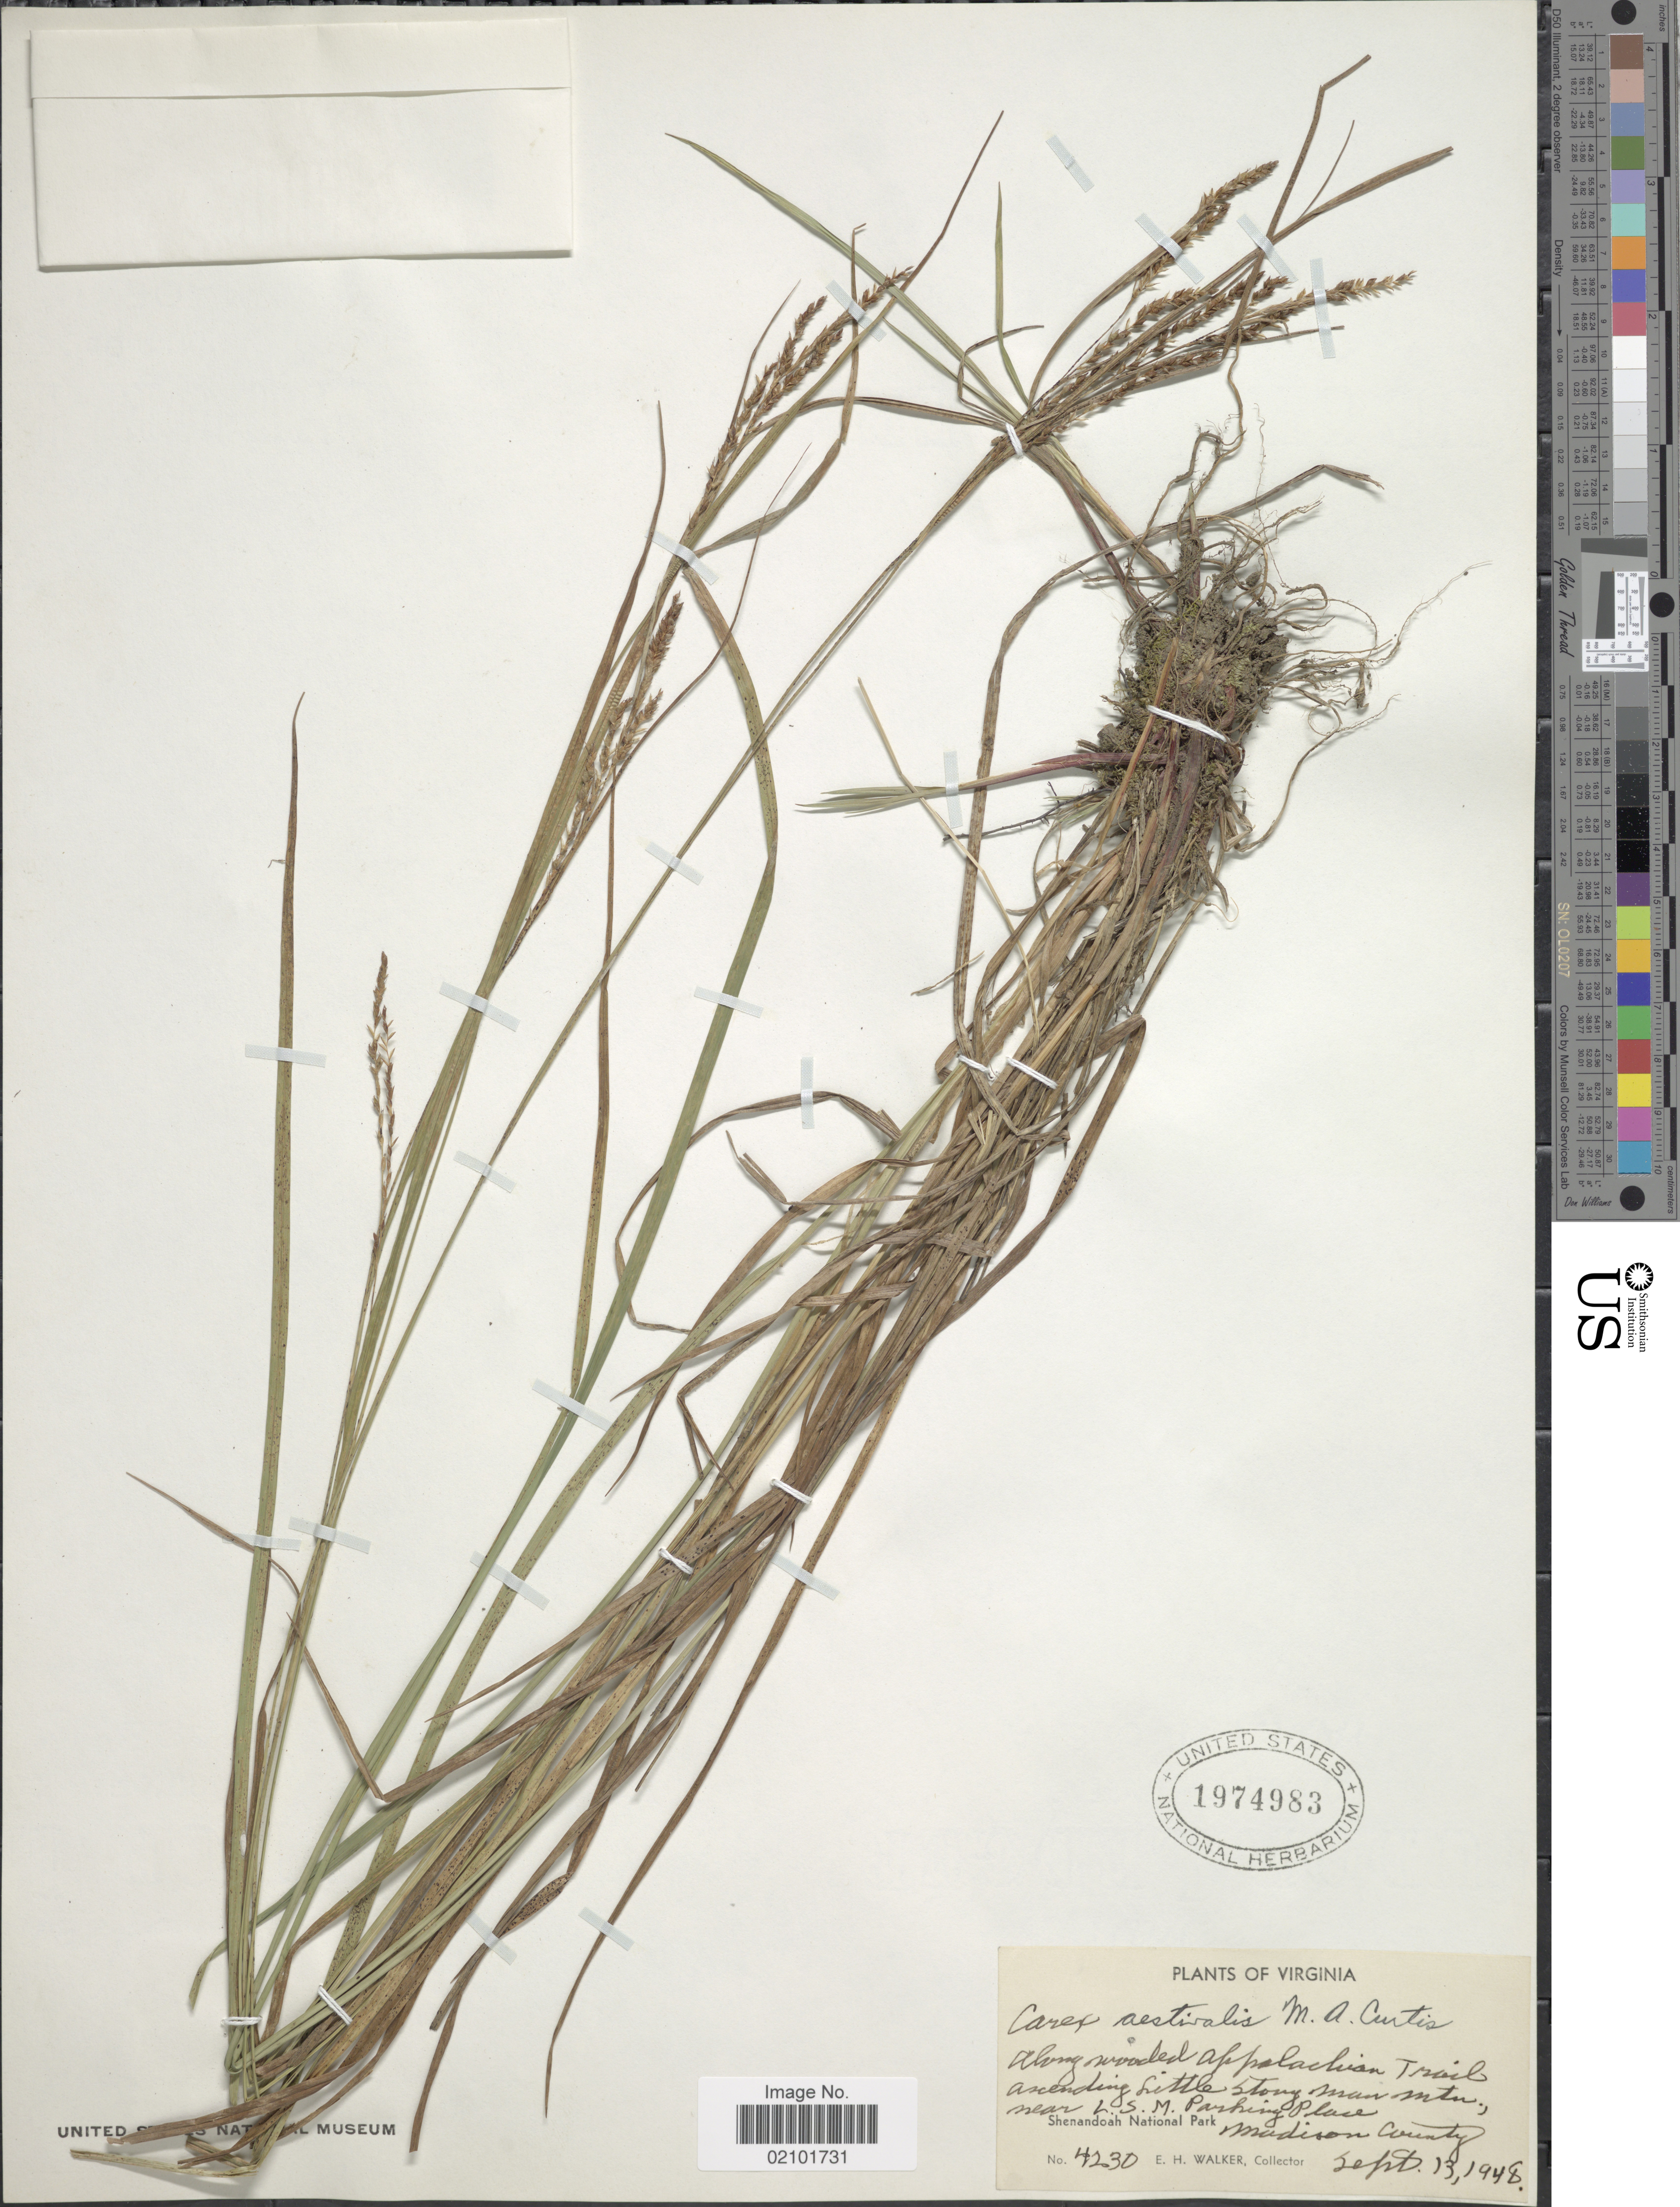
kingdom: Plantae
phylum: Tracheophyta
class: Liliopsida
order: Poales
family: Cyperaceae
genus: Carex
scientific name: Carex aestivalis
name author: M.A. Curtis ex A. Gray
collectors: E. H. Walker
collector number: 4230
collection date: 1948-09-13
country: United States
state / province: Virginia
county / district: Madison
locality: Along wooded Appalachian Trail ascending Little Stony Man Mtn., near L.S.M. Parking Place. Shenandoah National Park. Madison County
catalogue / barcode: US 1974983